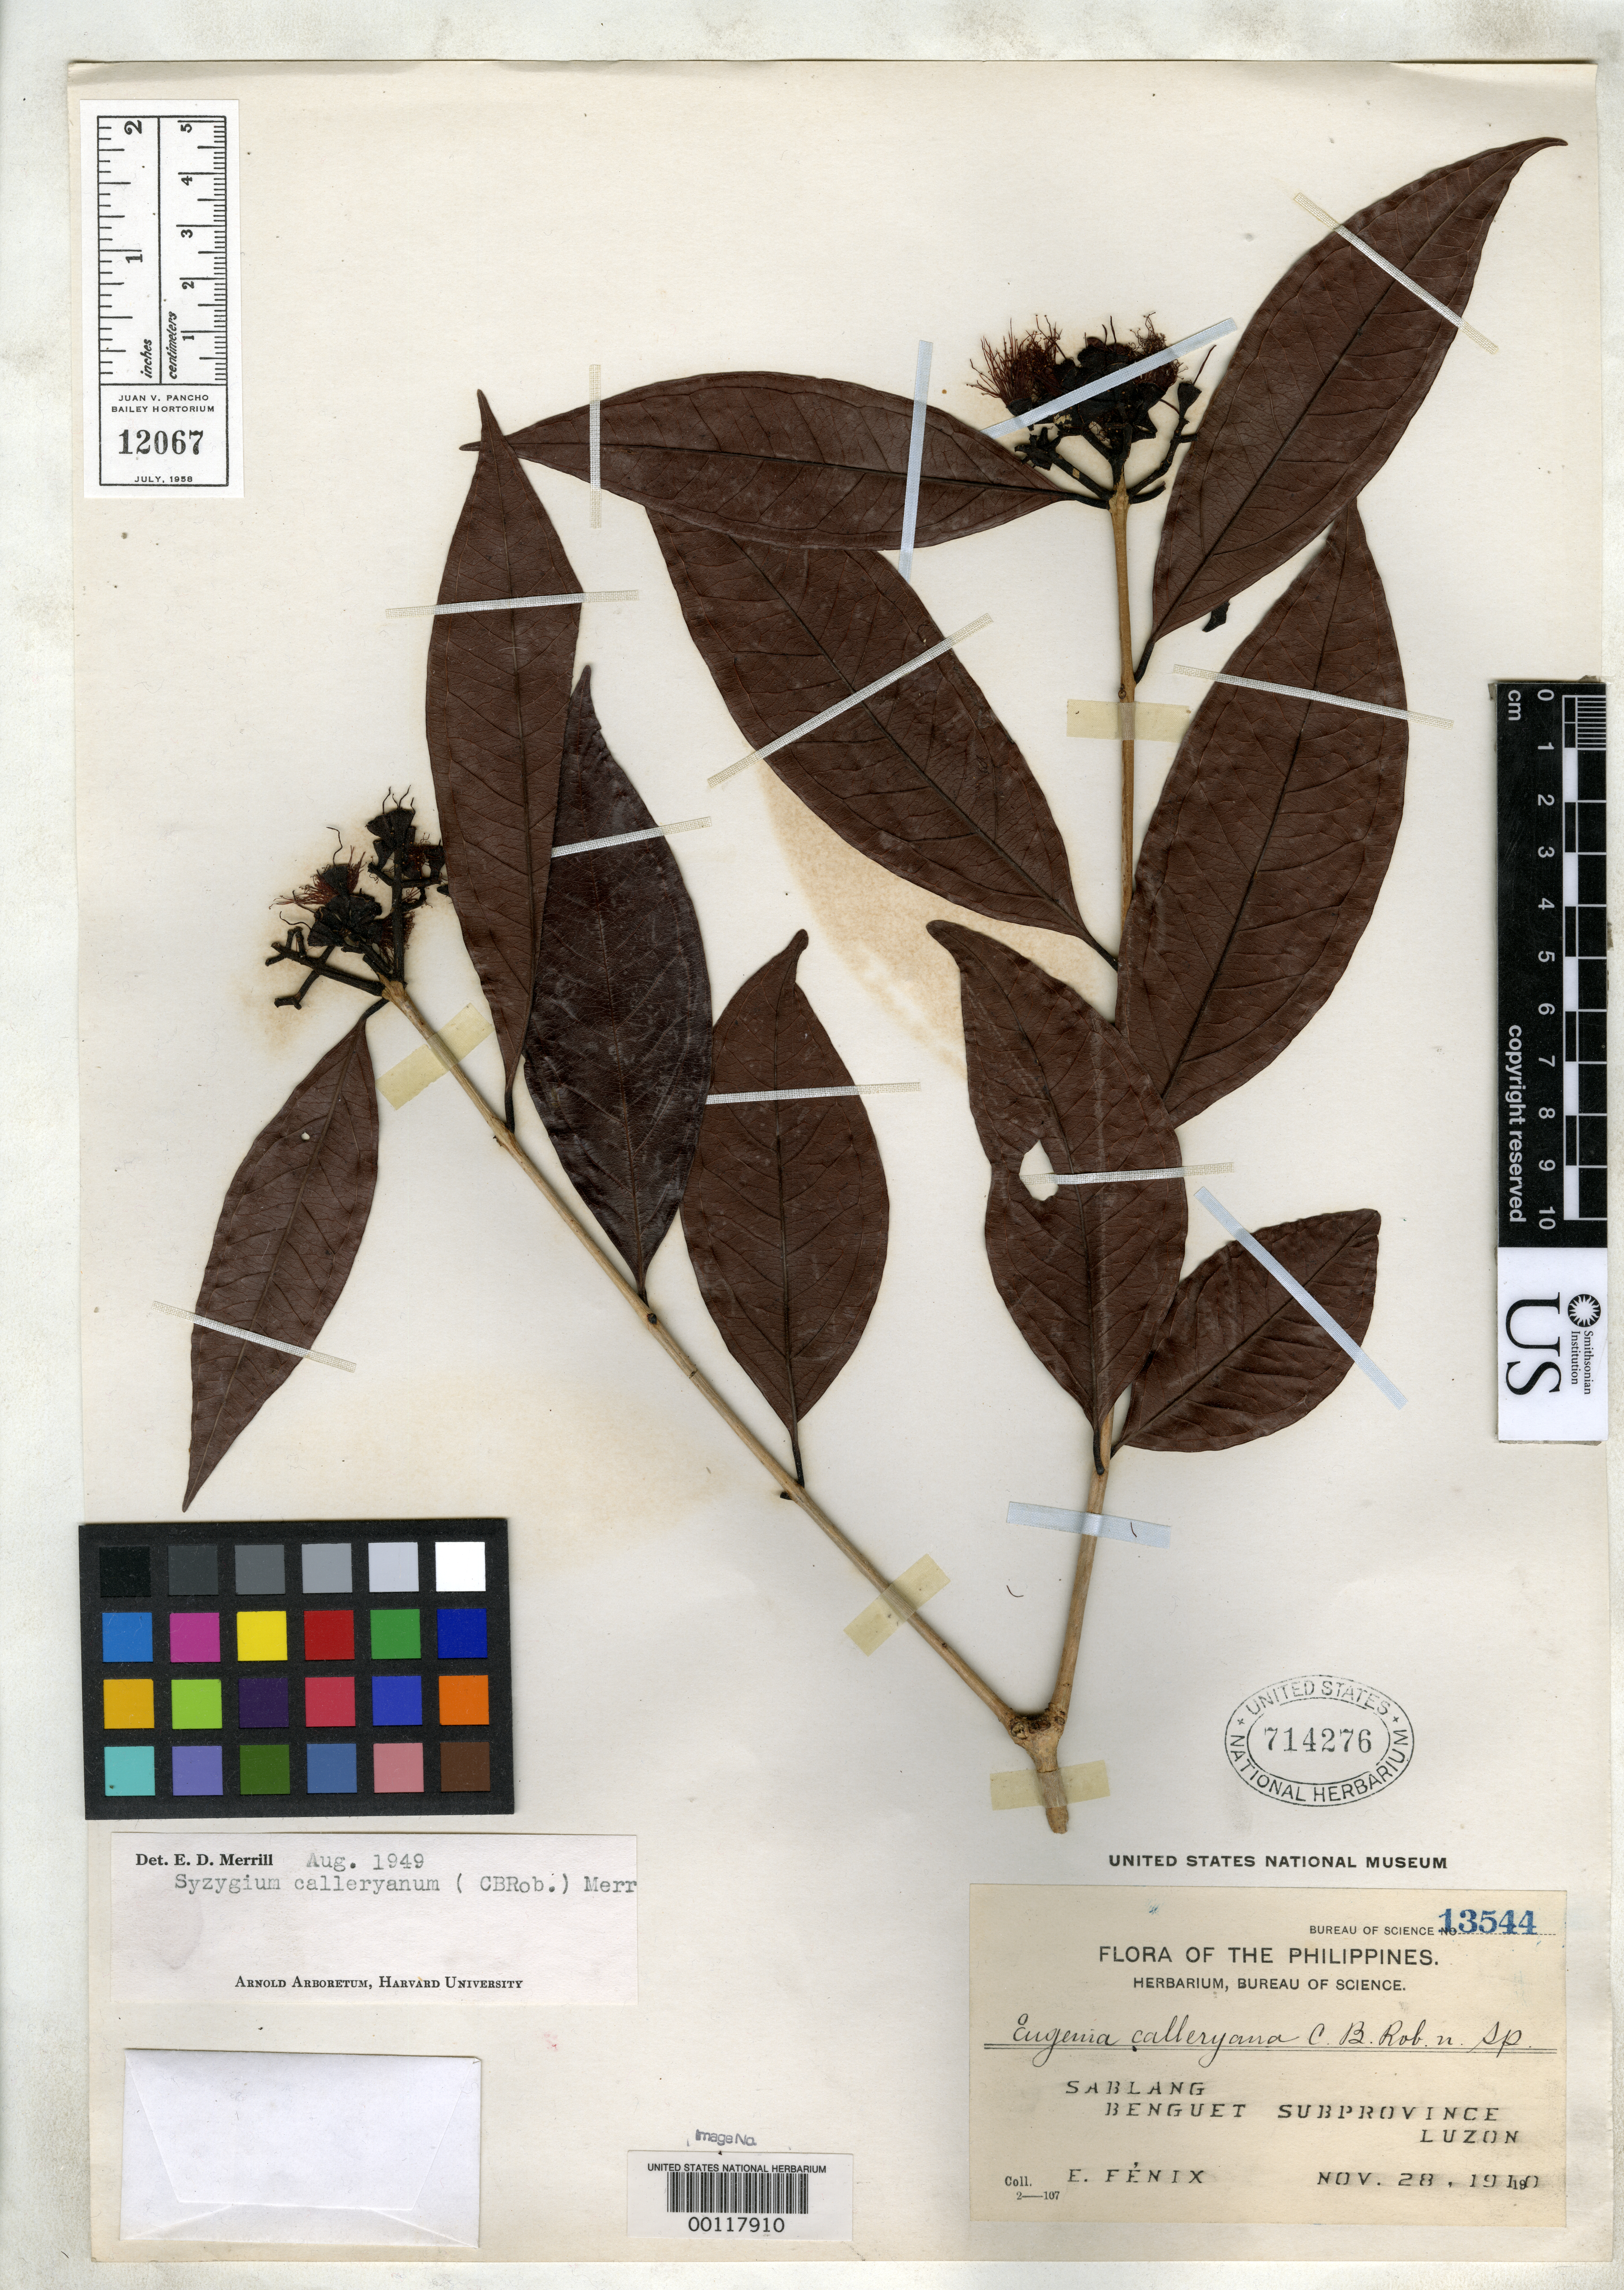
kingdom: Plantae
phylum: Tracheophyta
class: Magnoliopsida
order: Myrtales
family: Myrtaceae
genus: Eugenia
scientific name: Eugenia calleryana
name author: C.B. Rob.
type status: Isotype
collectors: E. Fénix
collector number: Bur. Sci. 13544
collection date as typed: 28 Nov 1910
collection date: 1910-11-28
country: Philippines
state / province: Cordillera (Administrative Region)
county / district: Benguet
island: Luzon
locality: Sablan.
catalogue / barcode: US 714276